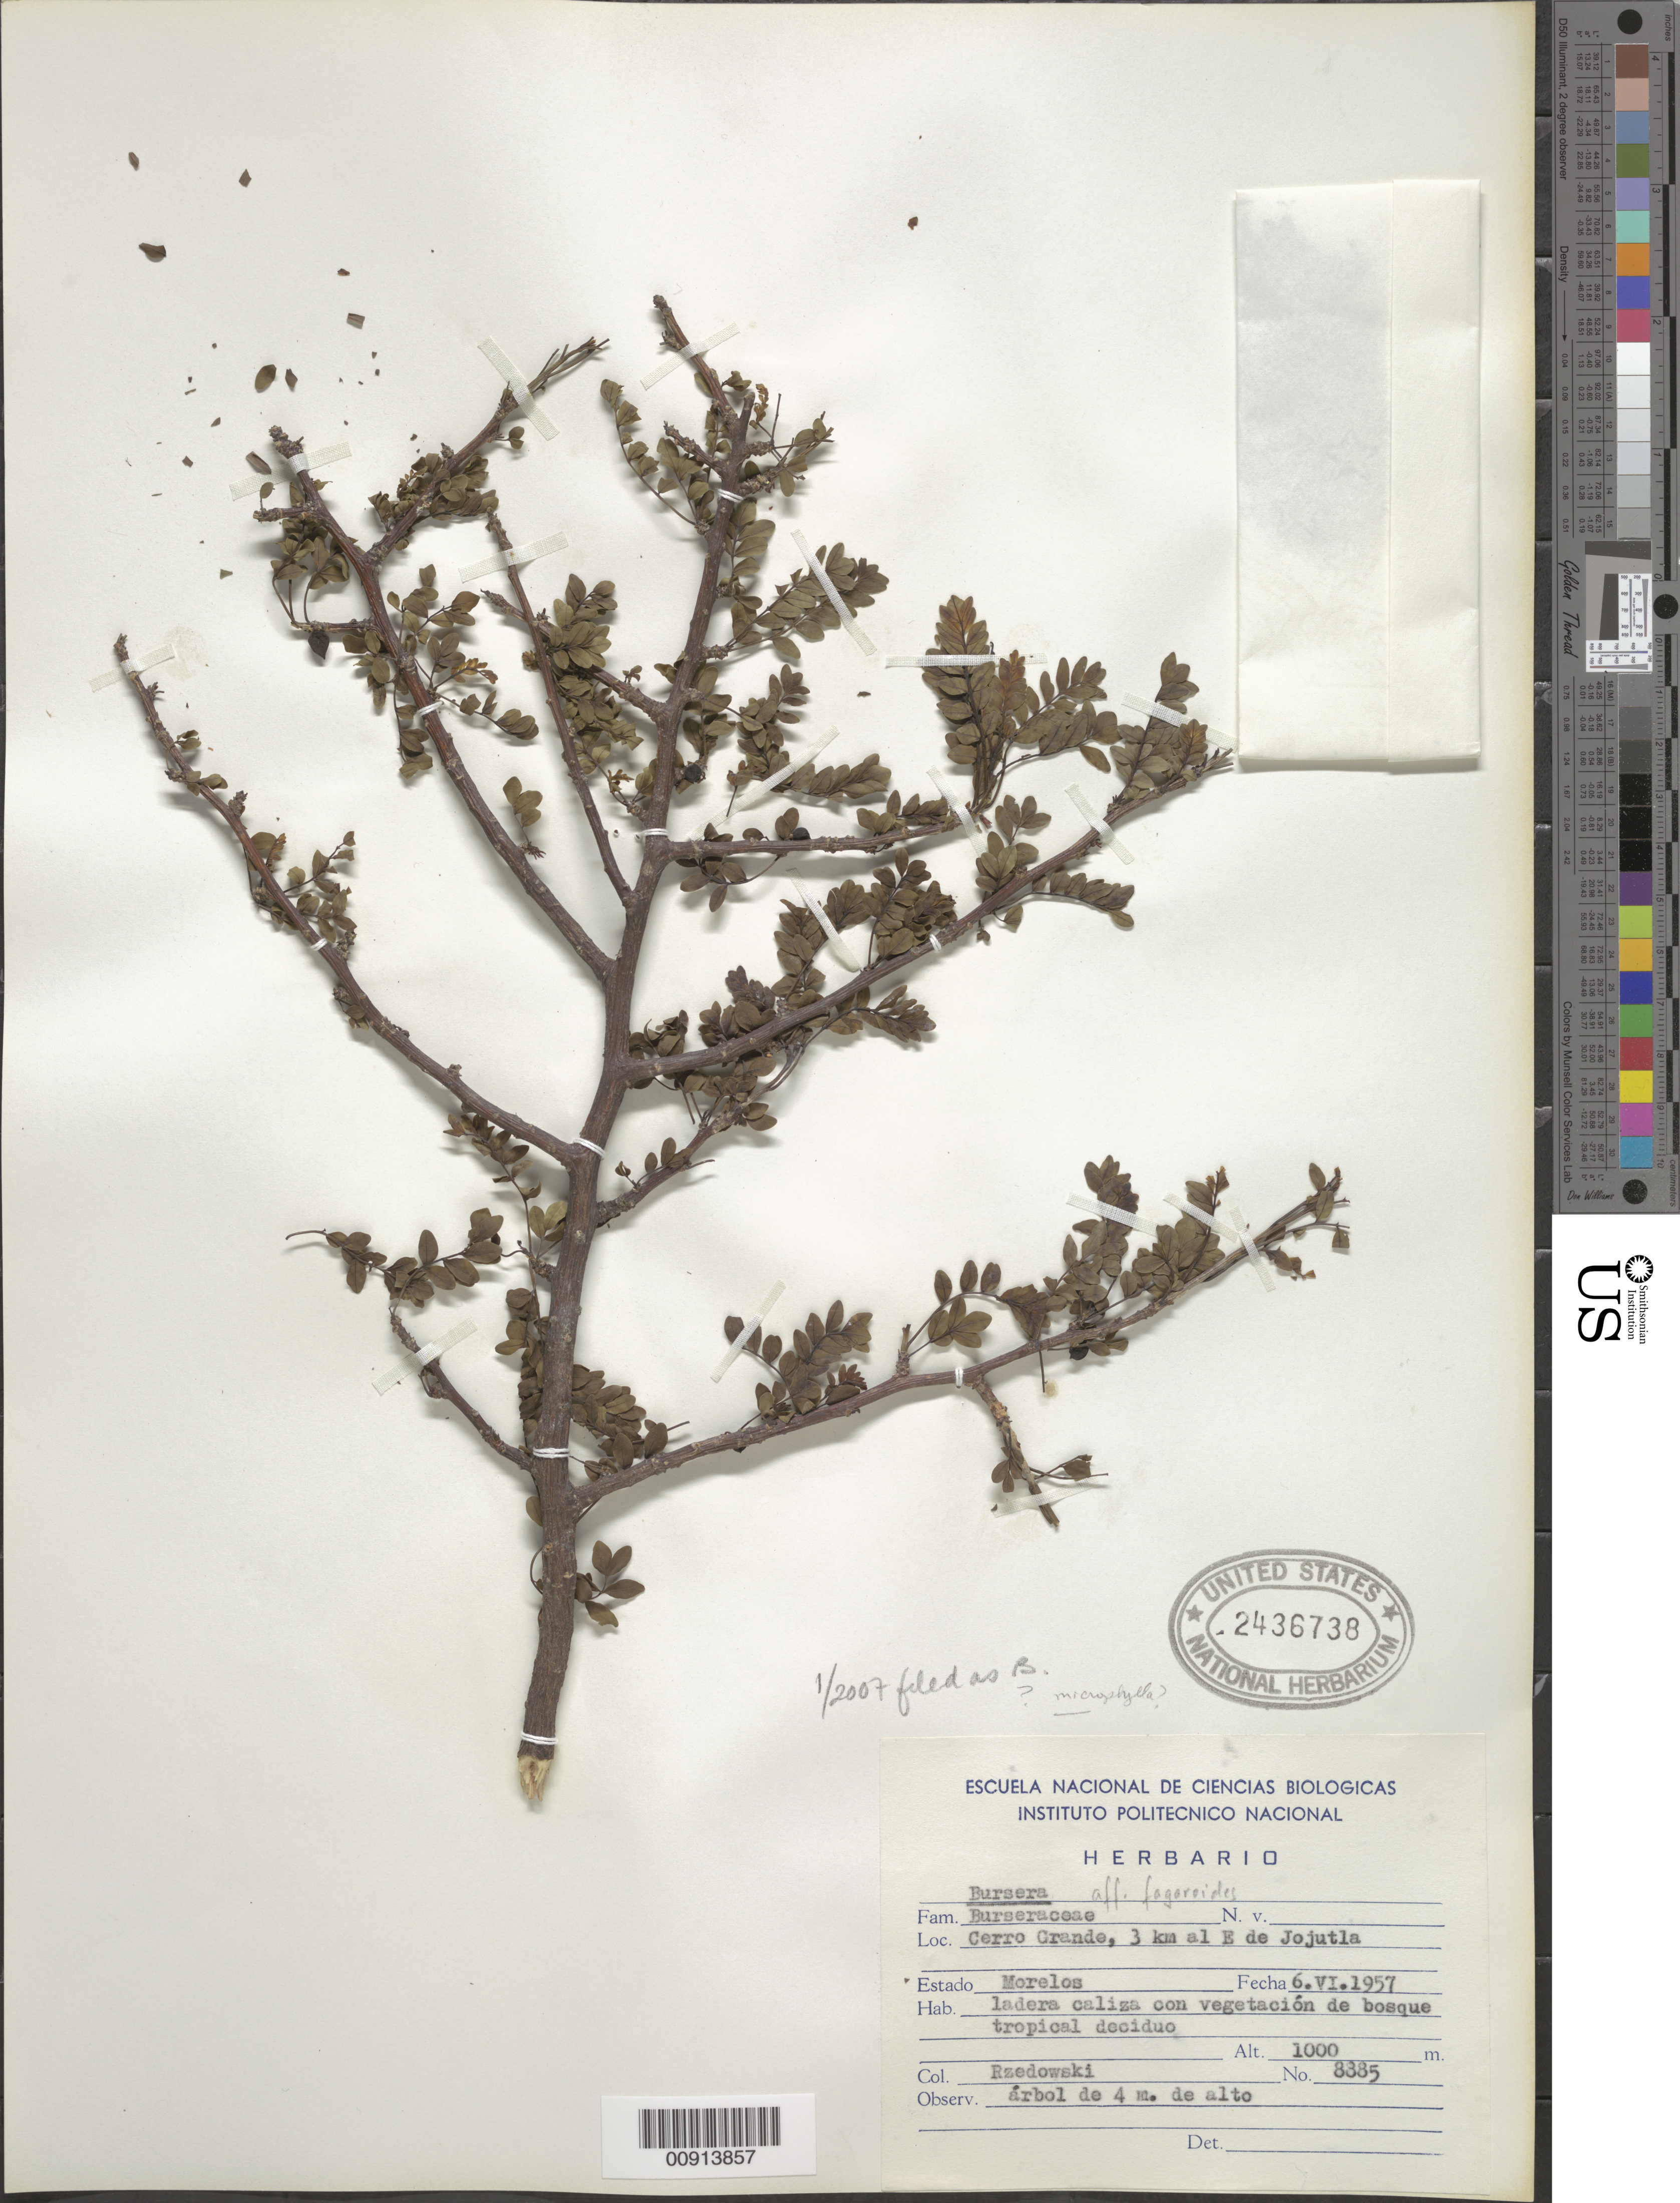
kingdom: Plantae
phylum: Tracheophyta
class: Magnoliopsida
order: Sapindales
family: Burseraceae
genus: Bursera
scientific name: Bursera microphylla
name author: A. Gray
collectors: J. Rzedowski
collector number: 8885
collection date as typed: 06 Jun 1957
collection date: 1957-06-06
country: Mexico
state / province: Morelos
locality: Cerro Grande, 3 km al E de Jojutla, Estado Morelos.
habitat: Ladera caliza con vegetación de bosque tropical deciduo.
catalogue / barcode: US 2436738